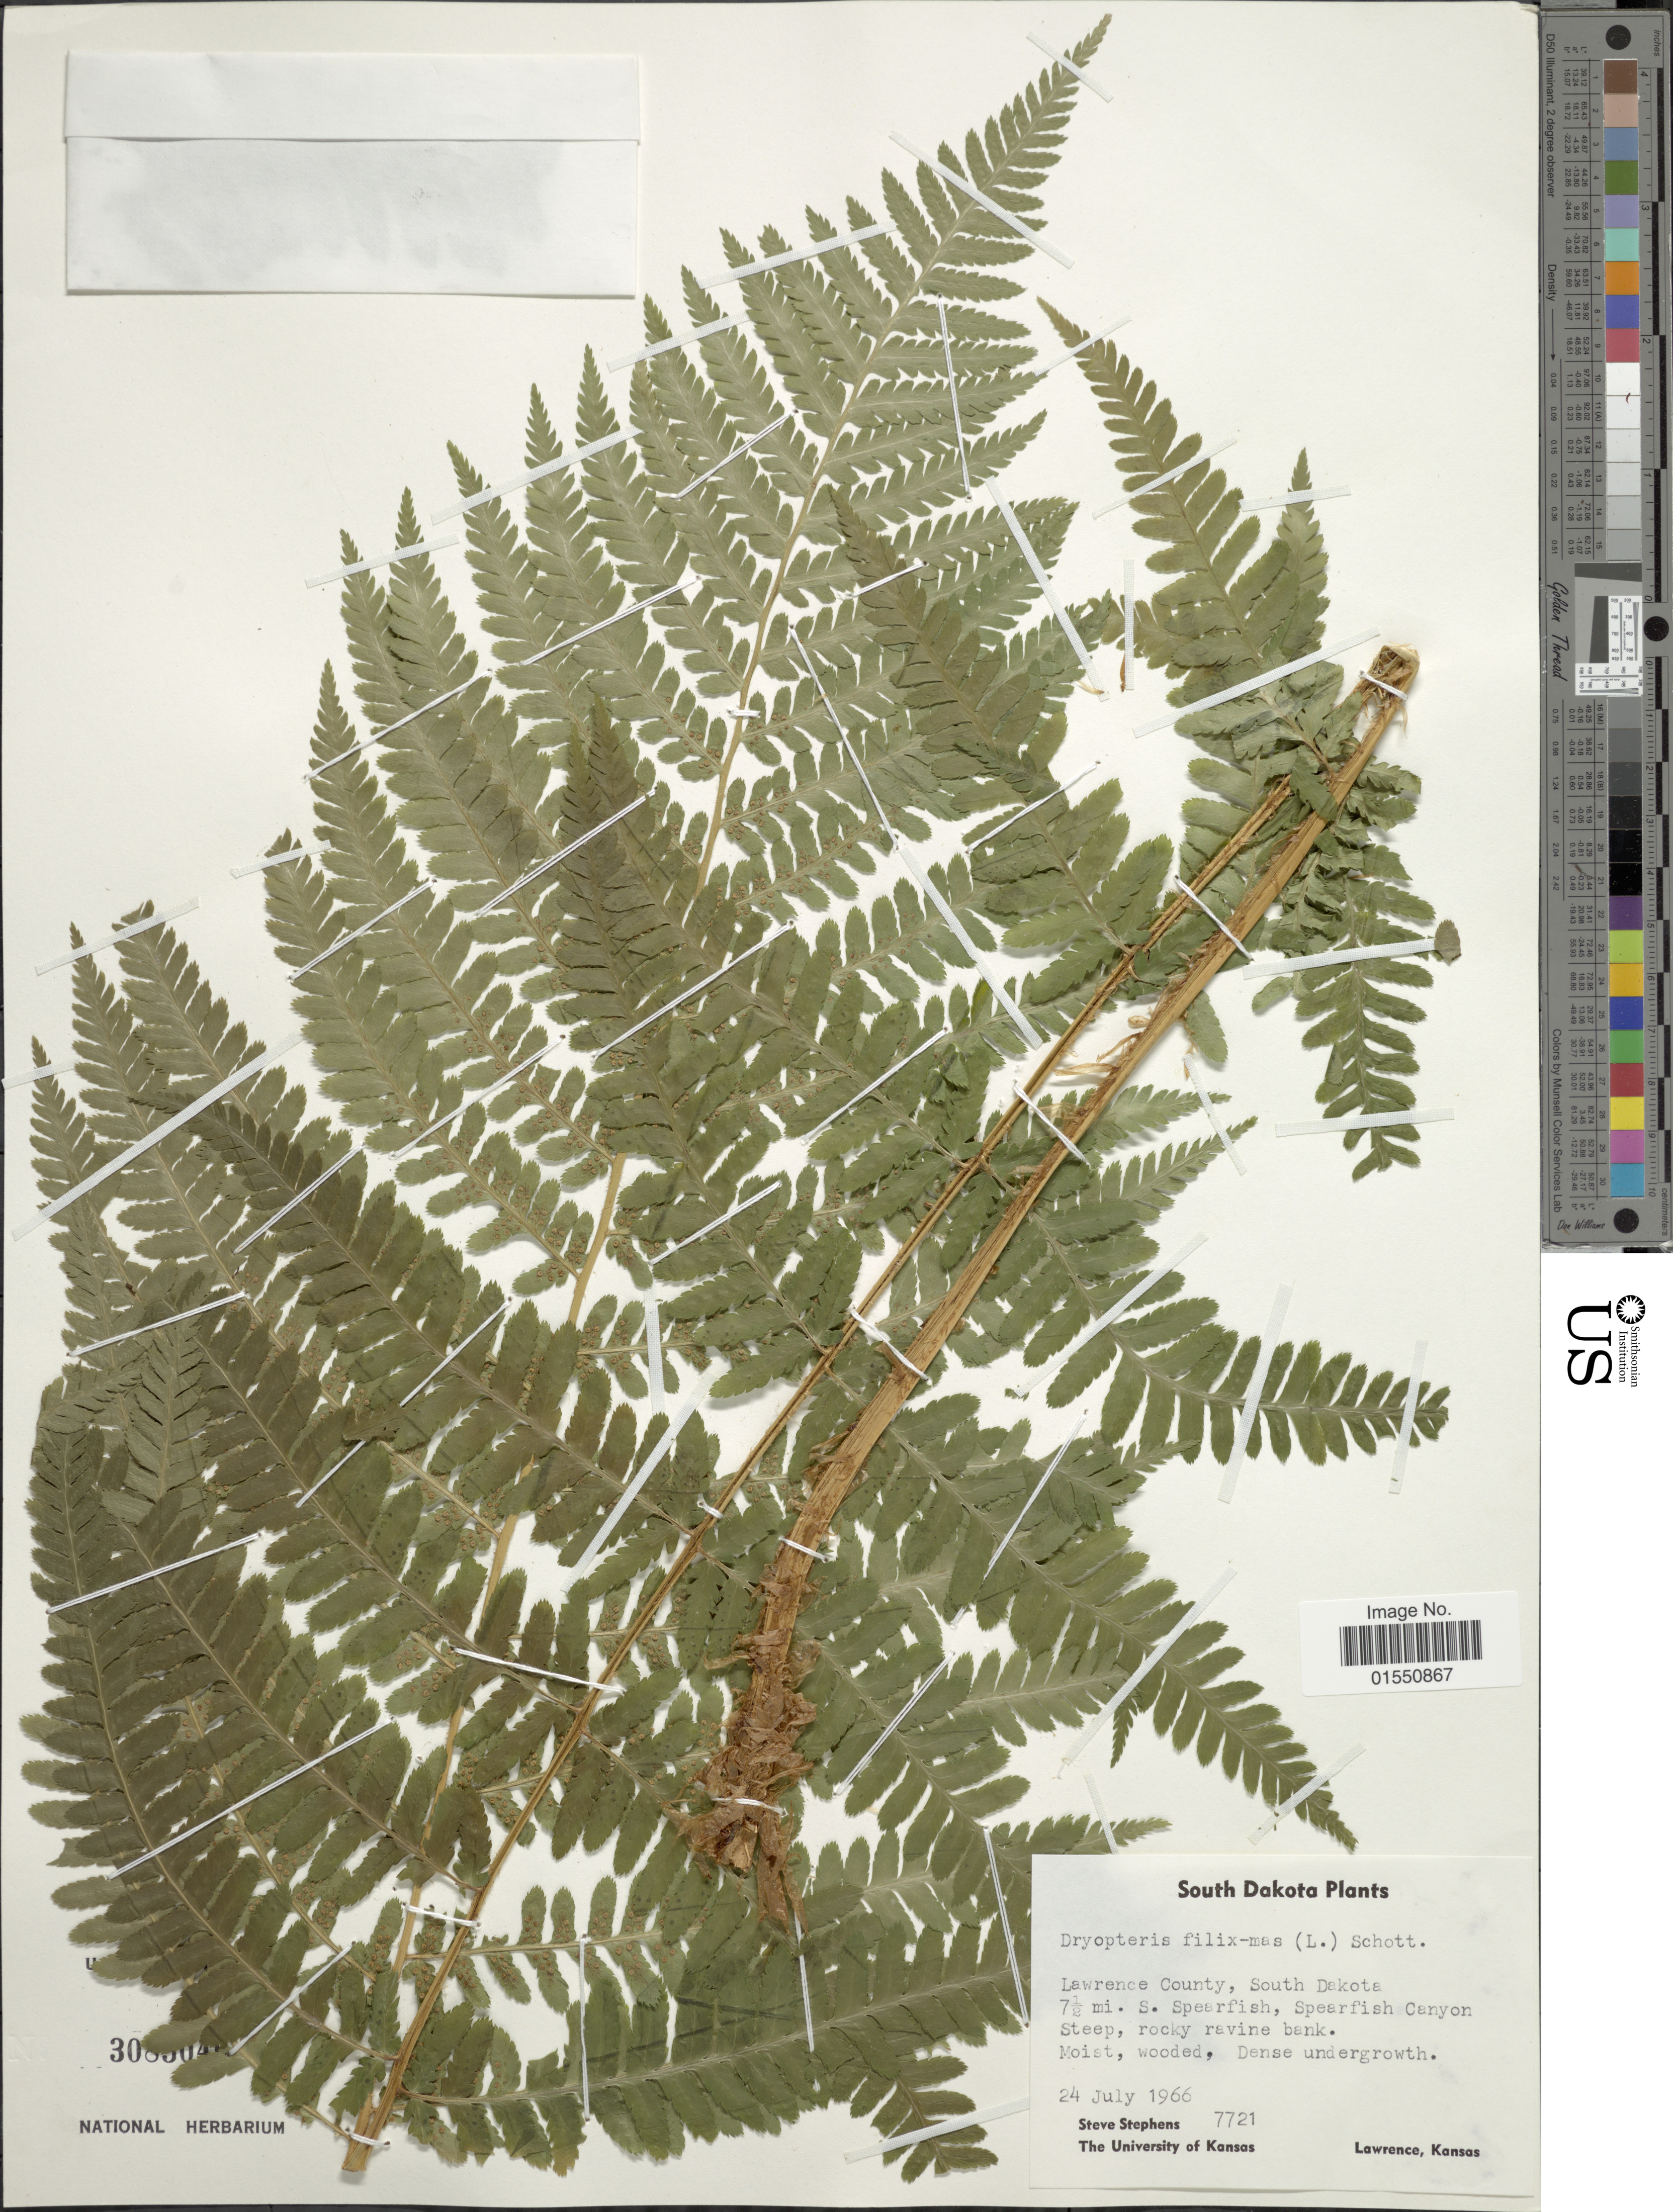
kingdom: Plantae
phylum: Tracheophyta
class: Polypodiopsida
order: Polypodiales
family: Dryopteridaceae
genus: Dryopteris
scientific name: Dryopteris filix-mas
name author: (L.) Schott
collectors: S. Stephens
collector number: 7721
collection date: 1966-07-24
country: United States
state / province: South Dakota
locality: Lawrence County, 7 1/2 mi. S. Spearfish, Spearfish Canyon Steep, rocky ravine bank